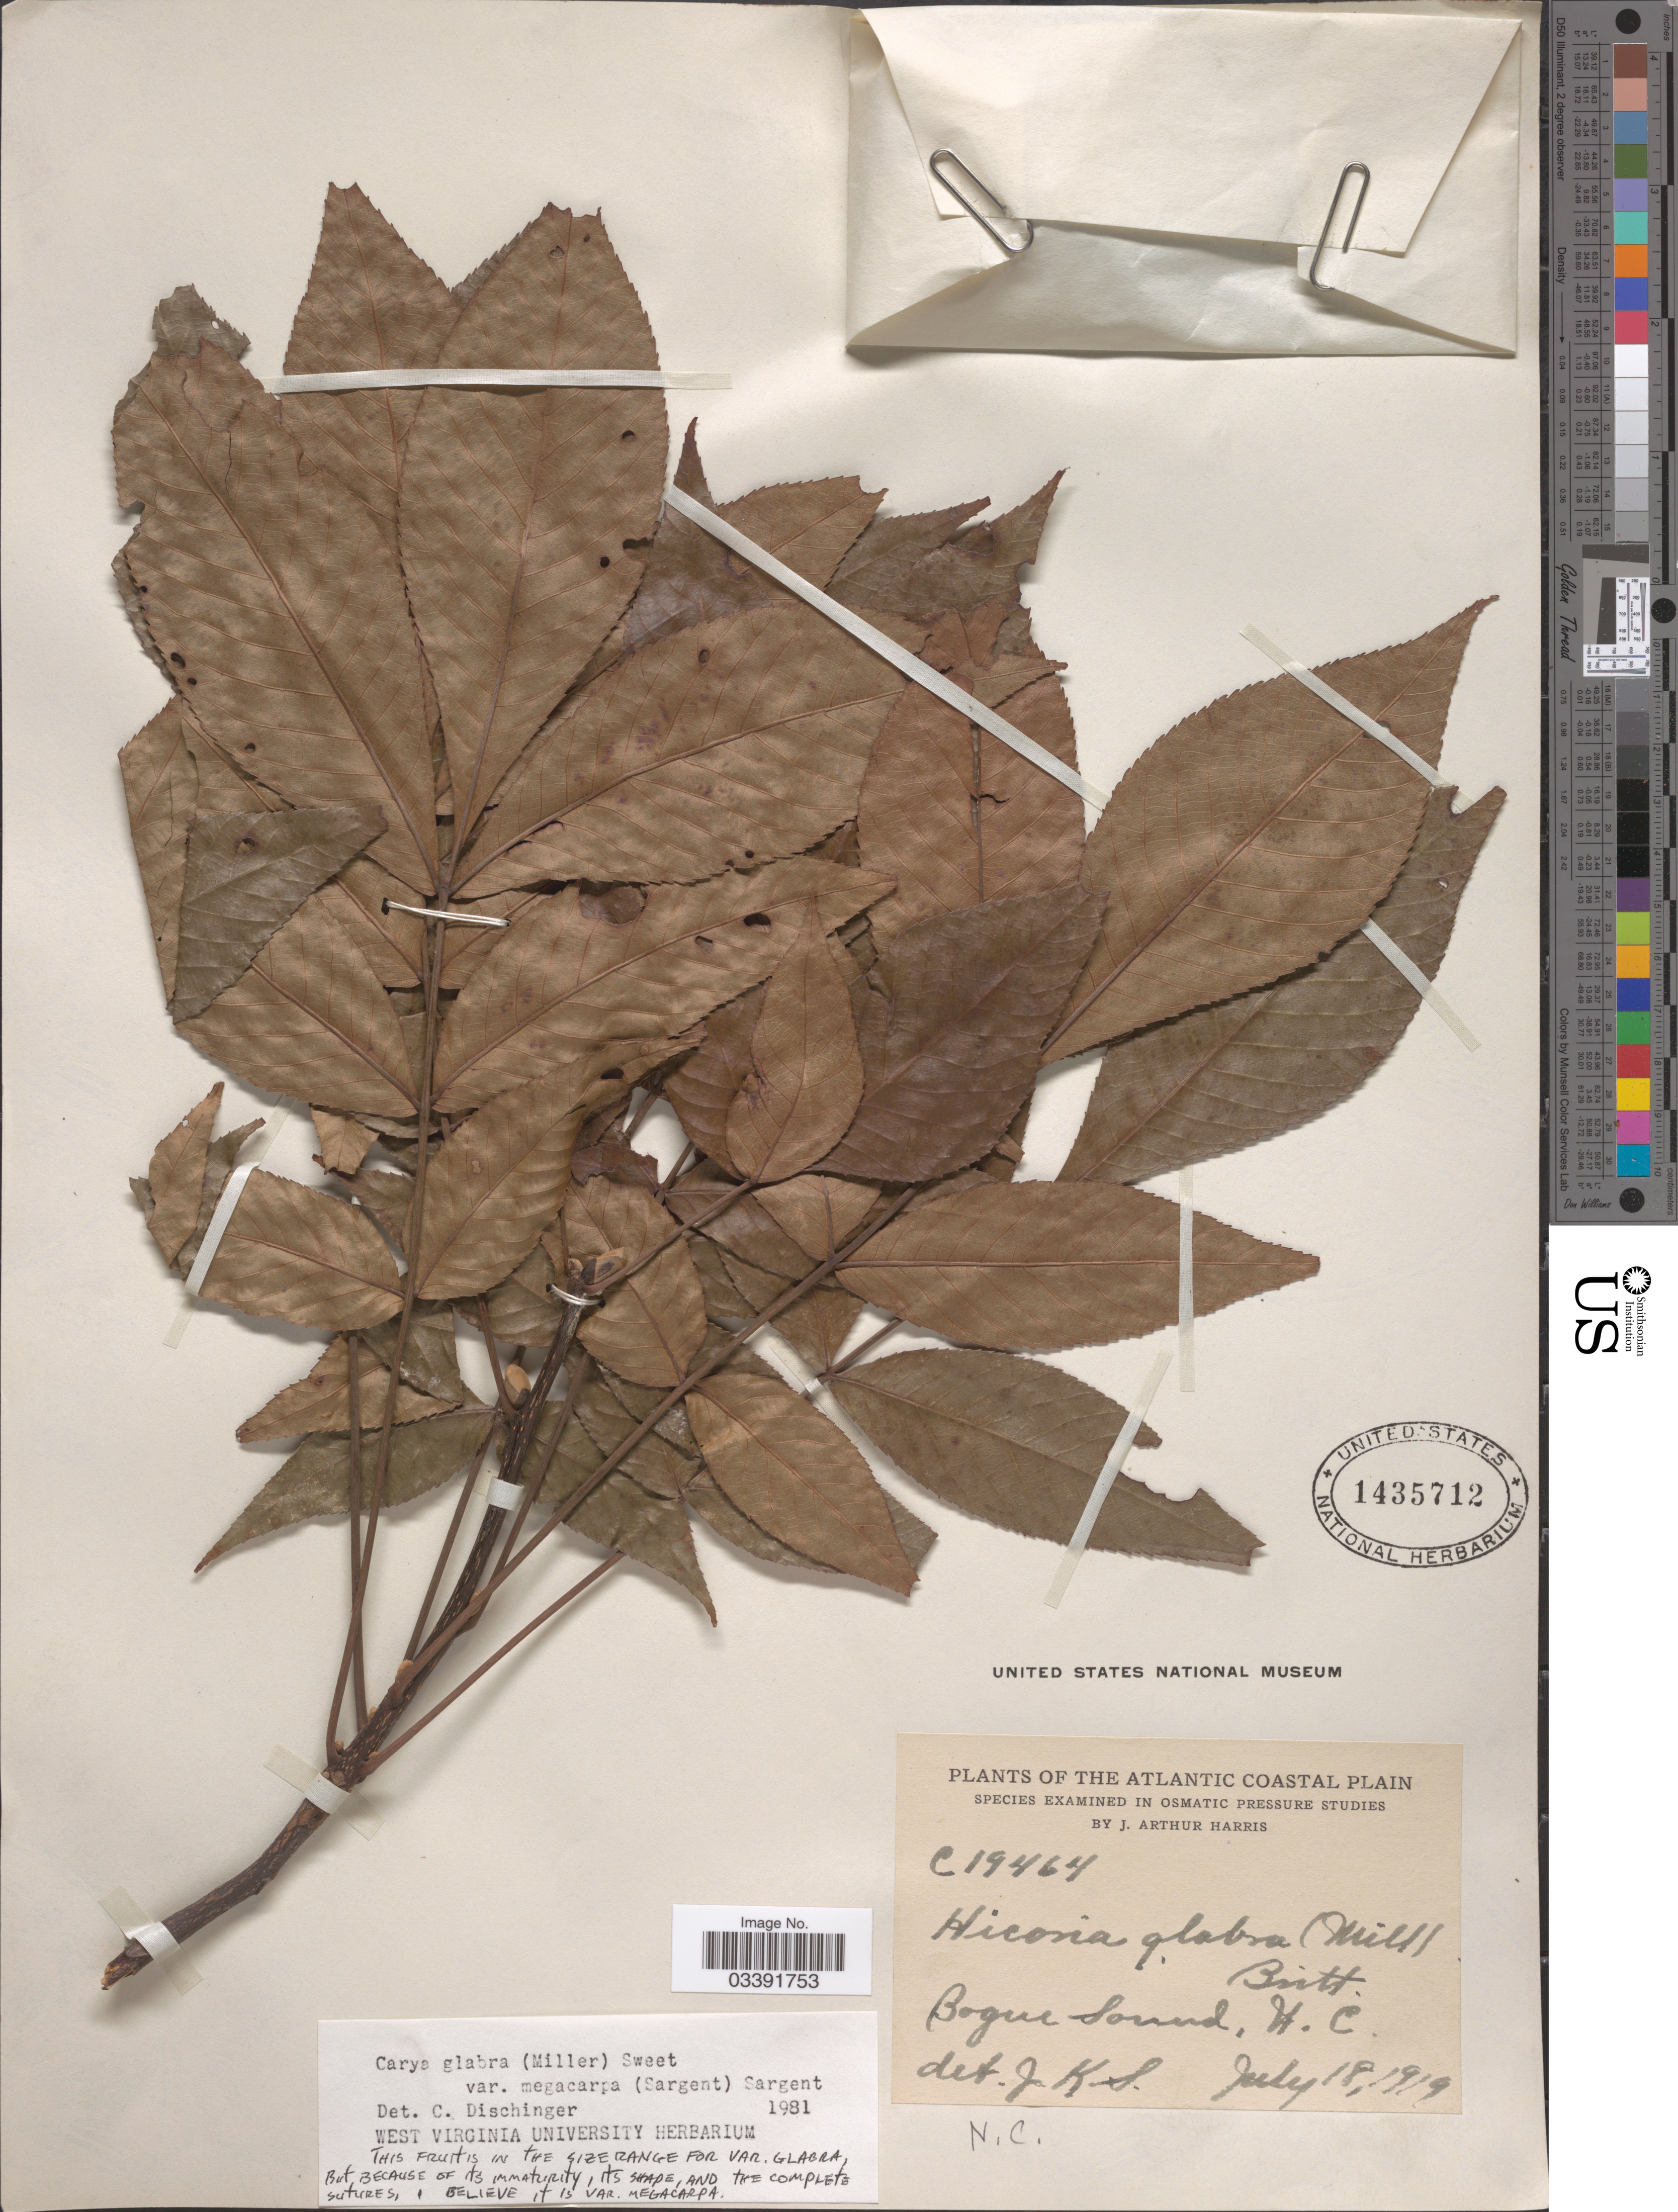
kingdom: Plantae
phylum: Tracheophyta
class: Magnoliopsida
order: Fagales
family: Juglandaceae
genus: Carya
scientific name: Carya glabra var. megacarpa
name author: (Sarg.) Sarg.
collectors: J. A. Harris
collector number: C19464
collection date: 1919-07-18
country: United States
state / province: North Carolina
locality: Atlantic Coastal Plain. Bogue Sound.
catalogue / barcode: US 1435712